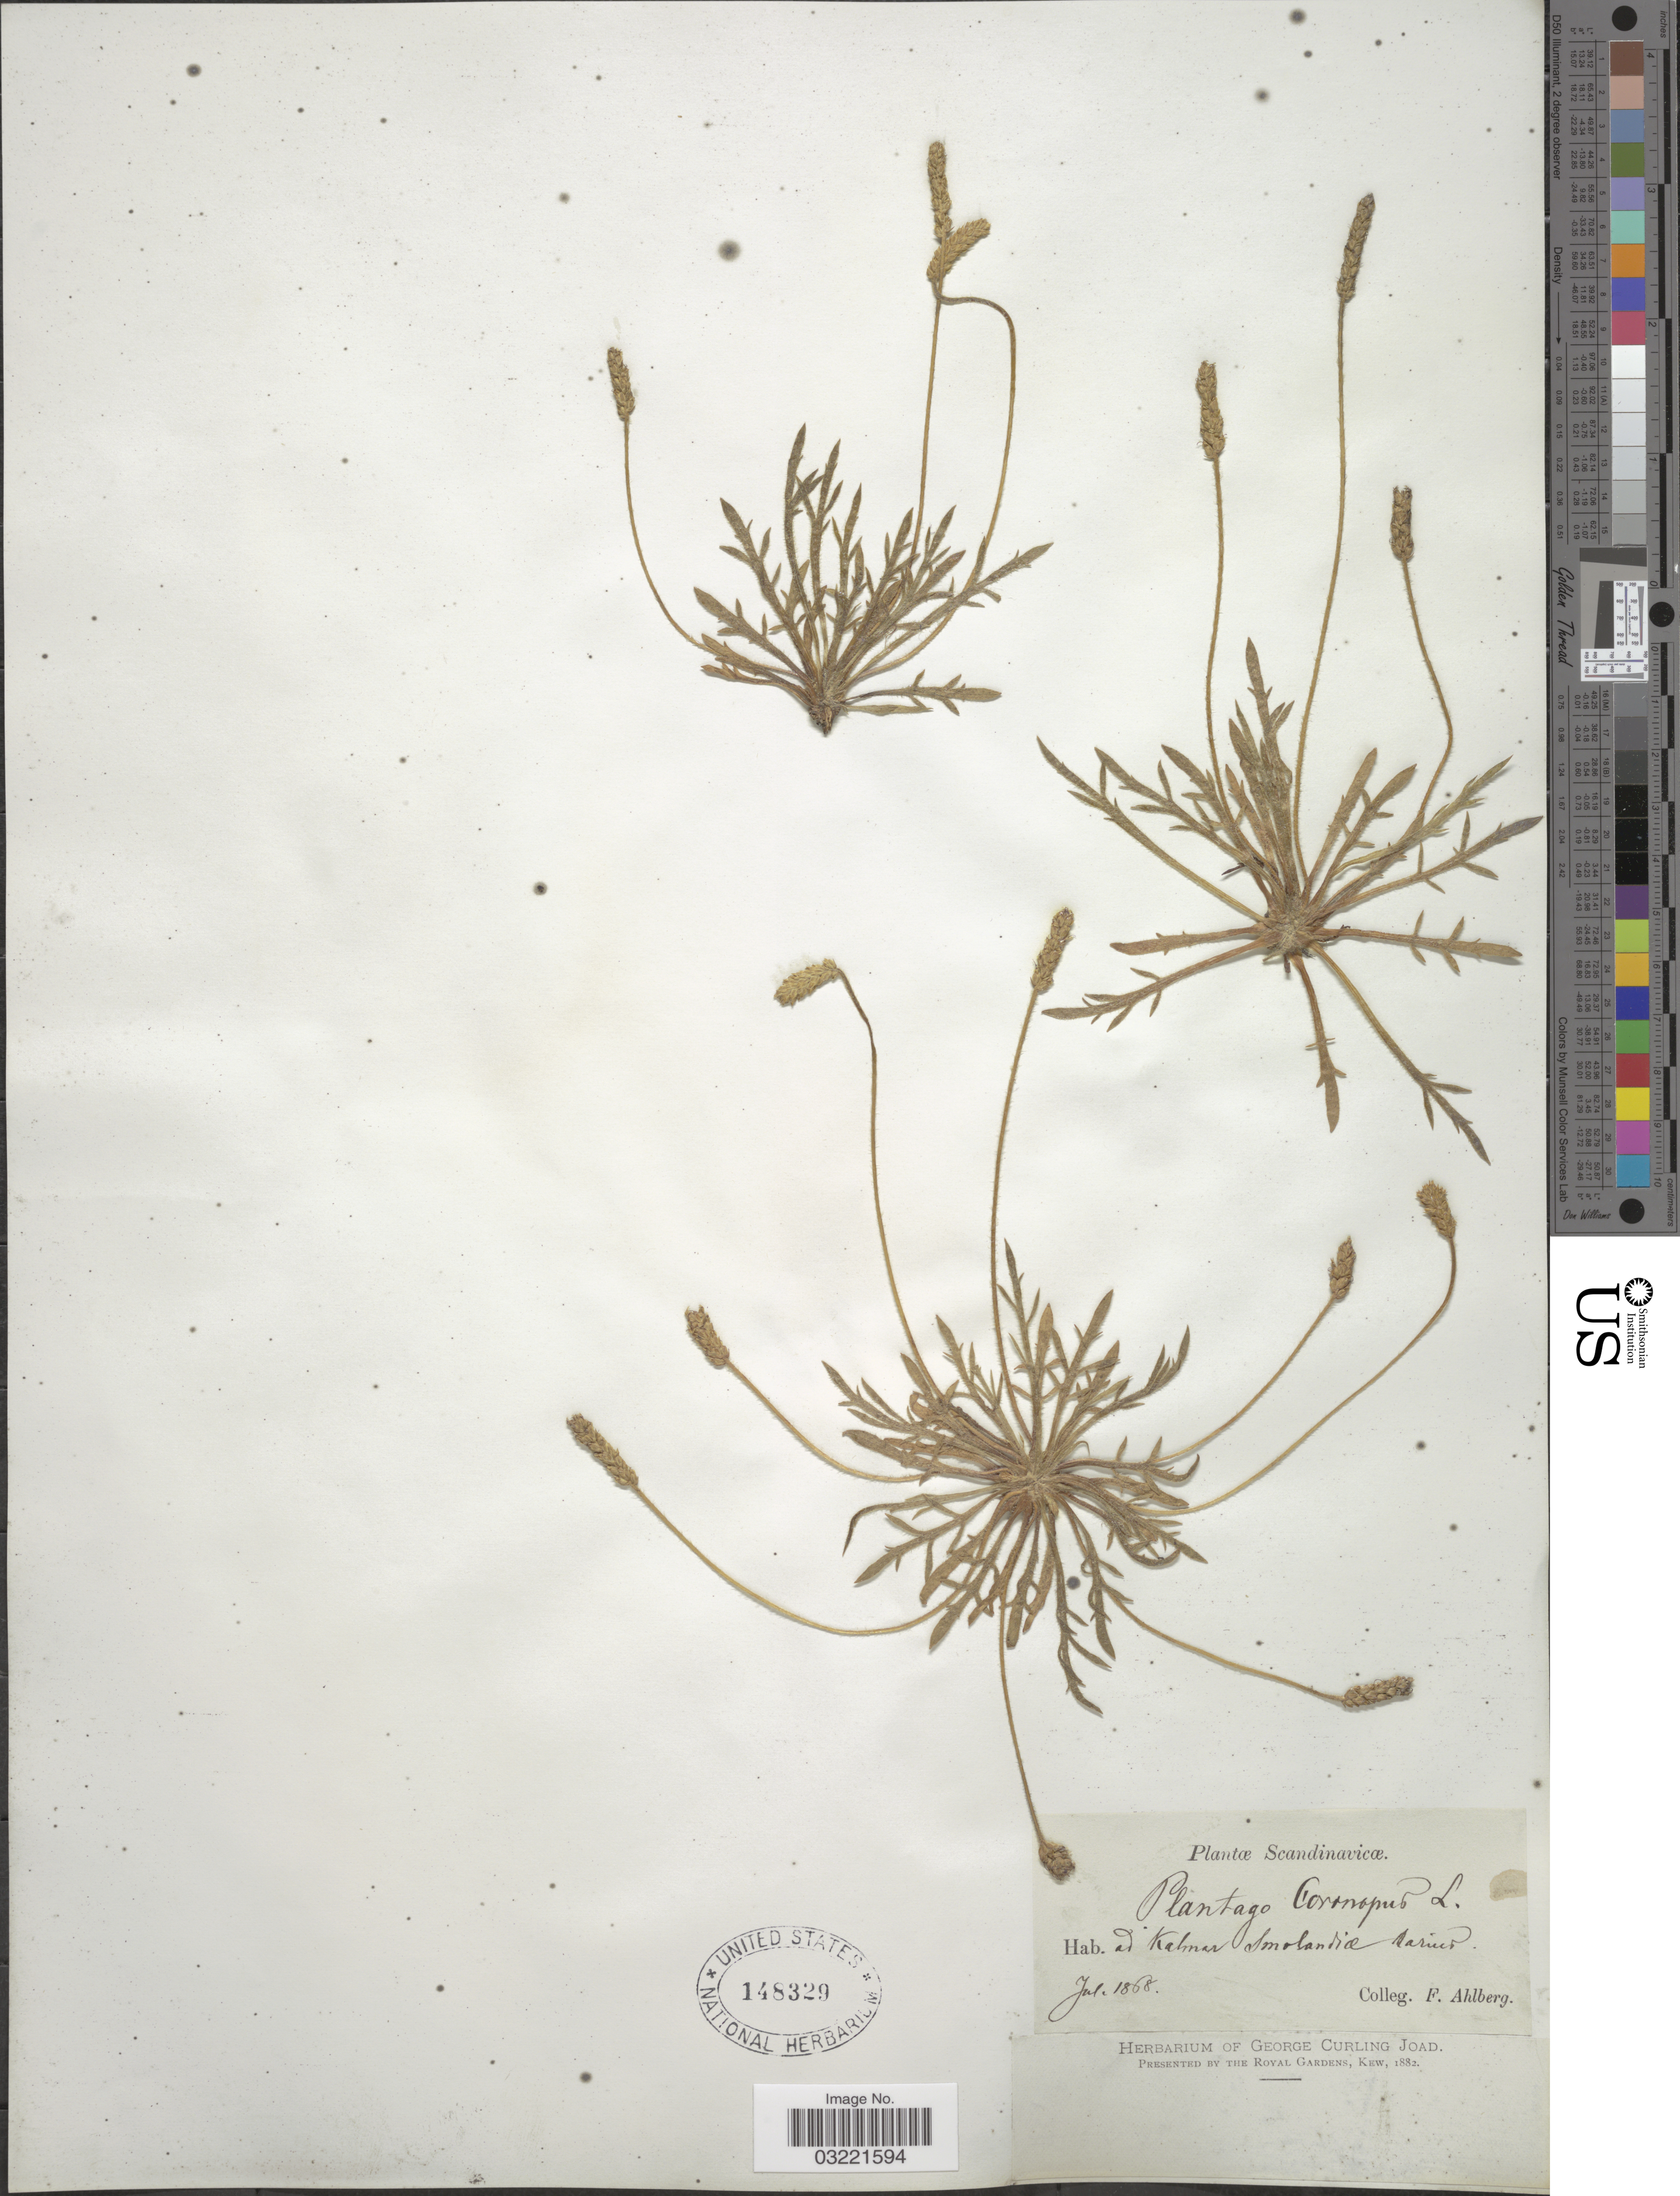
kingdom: Plantae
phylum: Tracheophyta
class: Magnoliopsida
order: Lamiales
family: Plantaginaceae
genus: Plantago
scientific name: Plantago coronopus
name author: L.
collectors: F. Ahlberg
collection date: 1868-07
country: Sweden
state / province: Kalmar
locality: Scandinavicæ, ad Kalmar Smalandia rarius [Scandinavia, at Kalmar, Småland, rare]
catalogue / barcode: US 148329